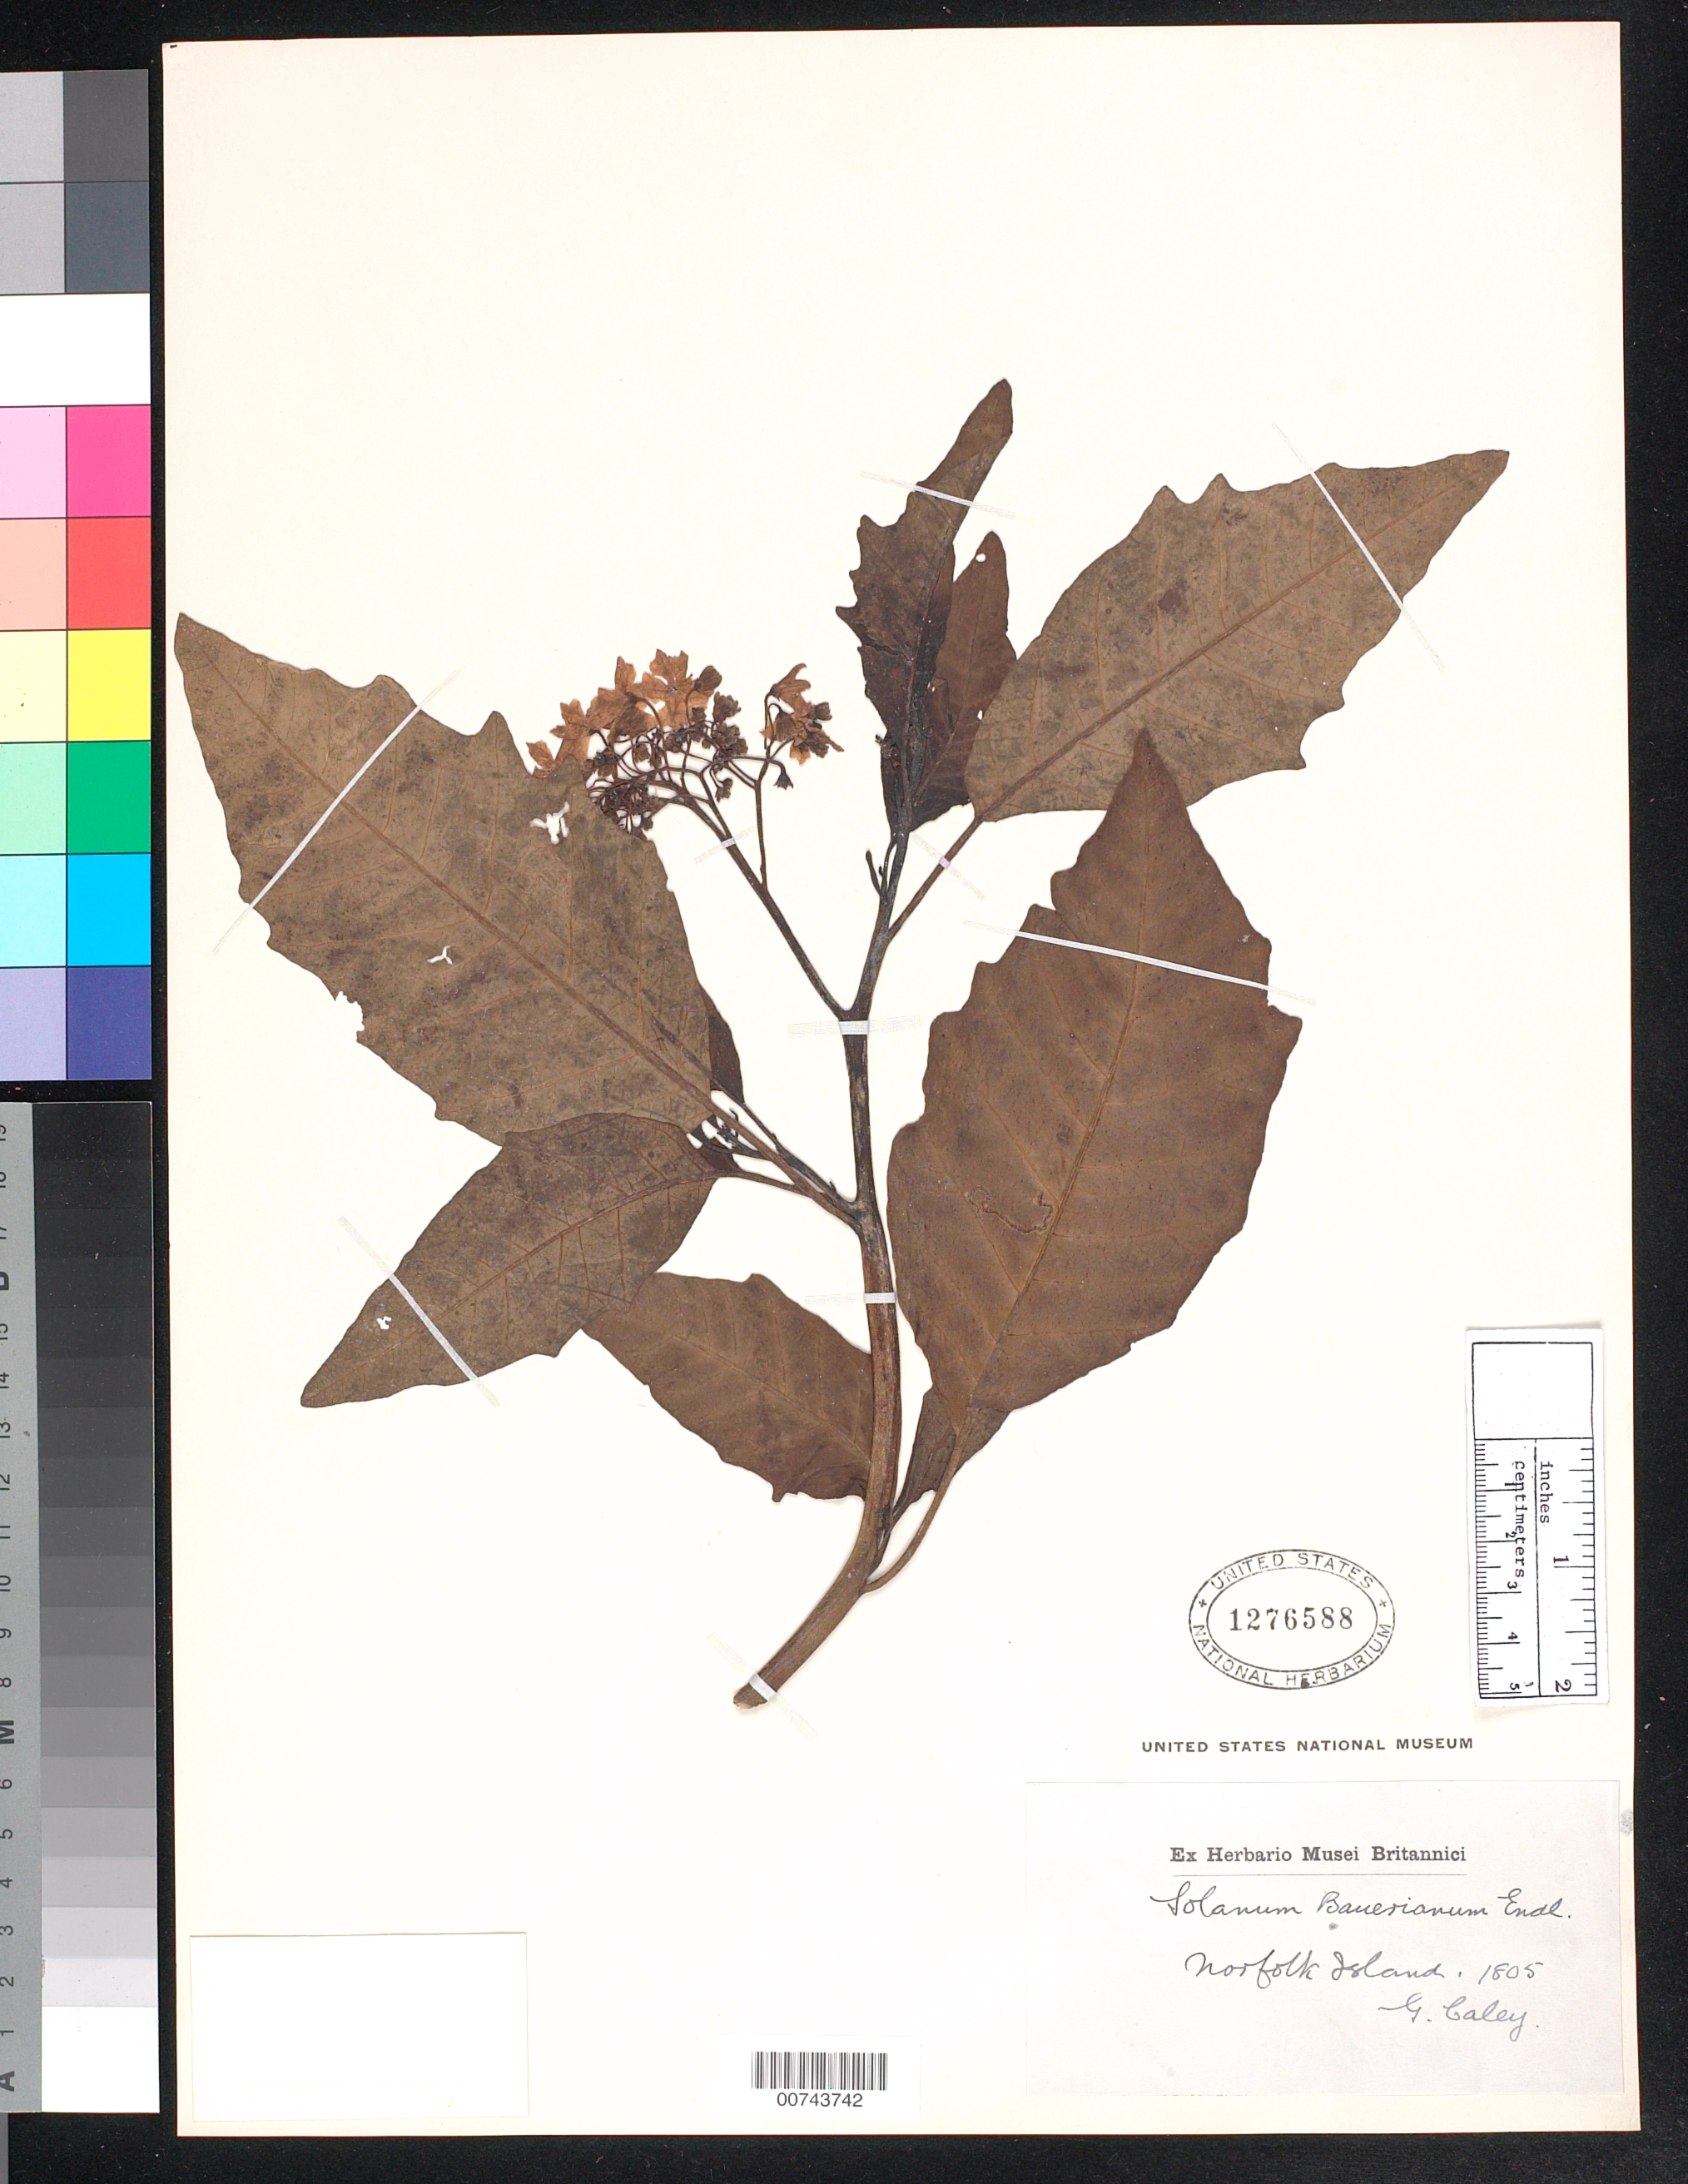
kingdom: Plantae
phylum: Tracheophyta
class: Magnoliopsida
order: Solanales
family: Solanaceae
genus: Solanum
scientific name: Solanum bauerianum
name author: Endl.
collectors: G. Caley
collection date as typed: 1805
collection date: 1805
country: Australia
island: Norfolk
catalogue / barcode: US 1276588